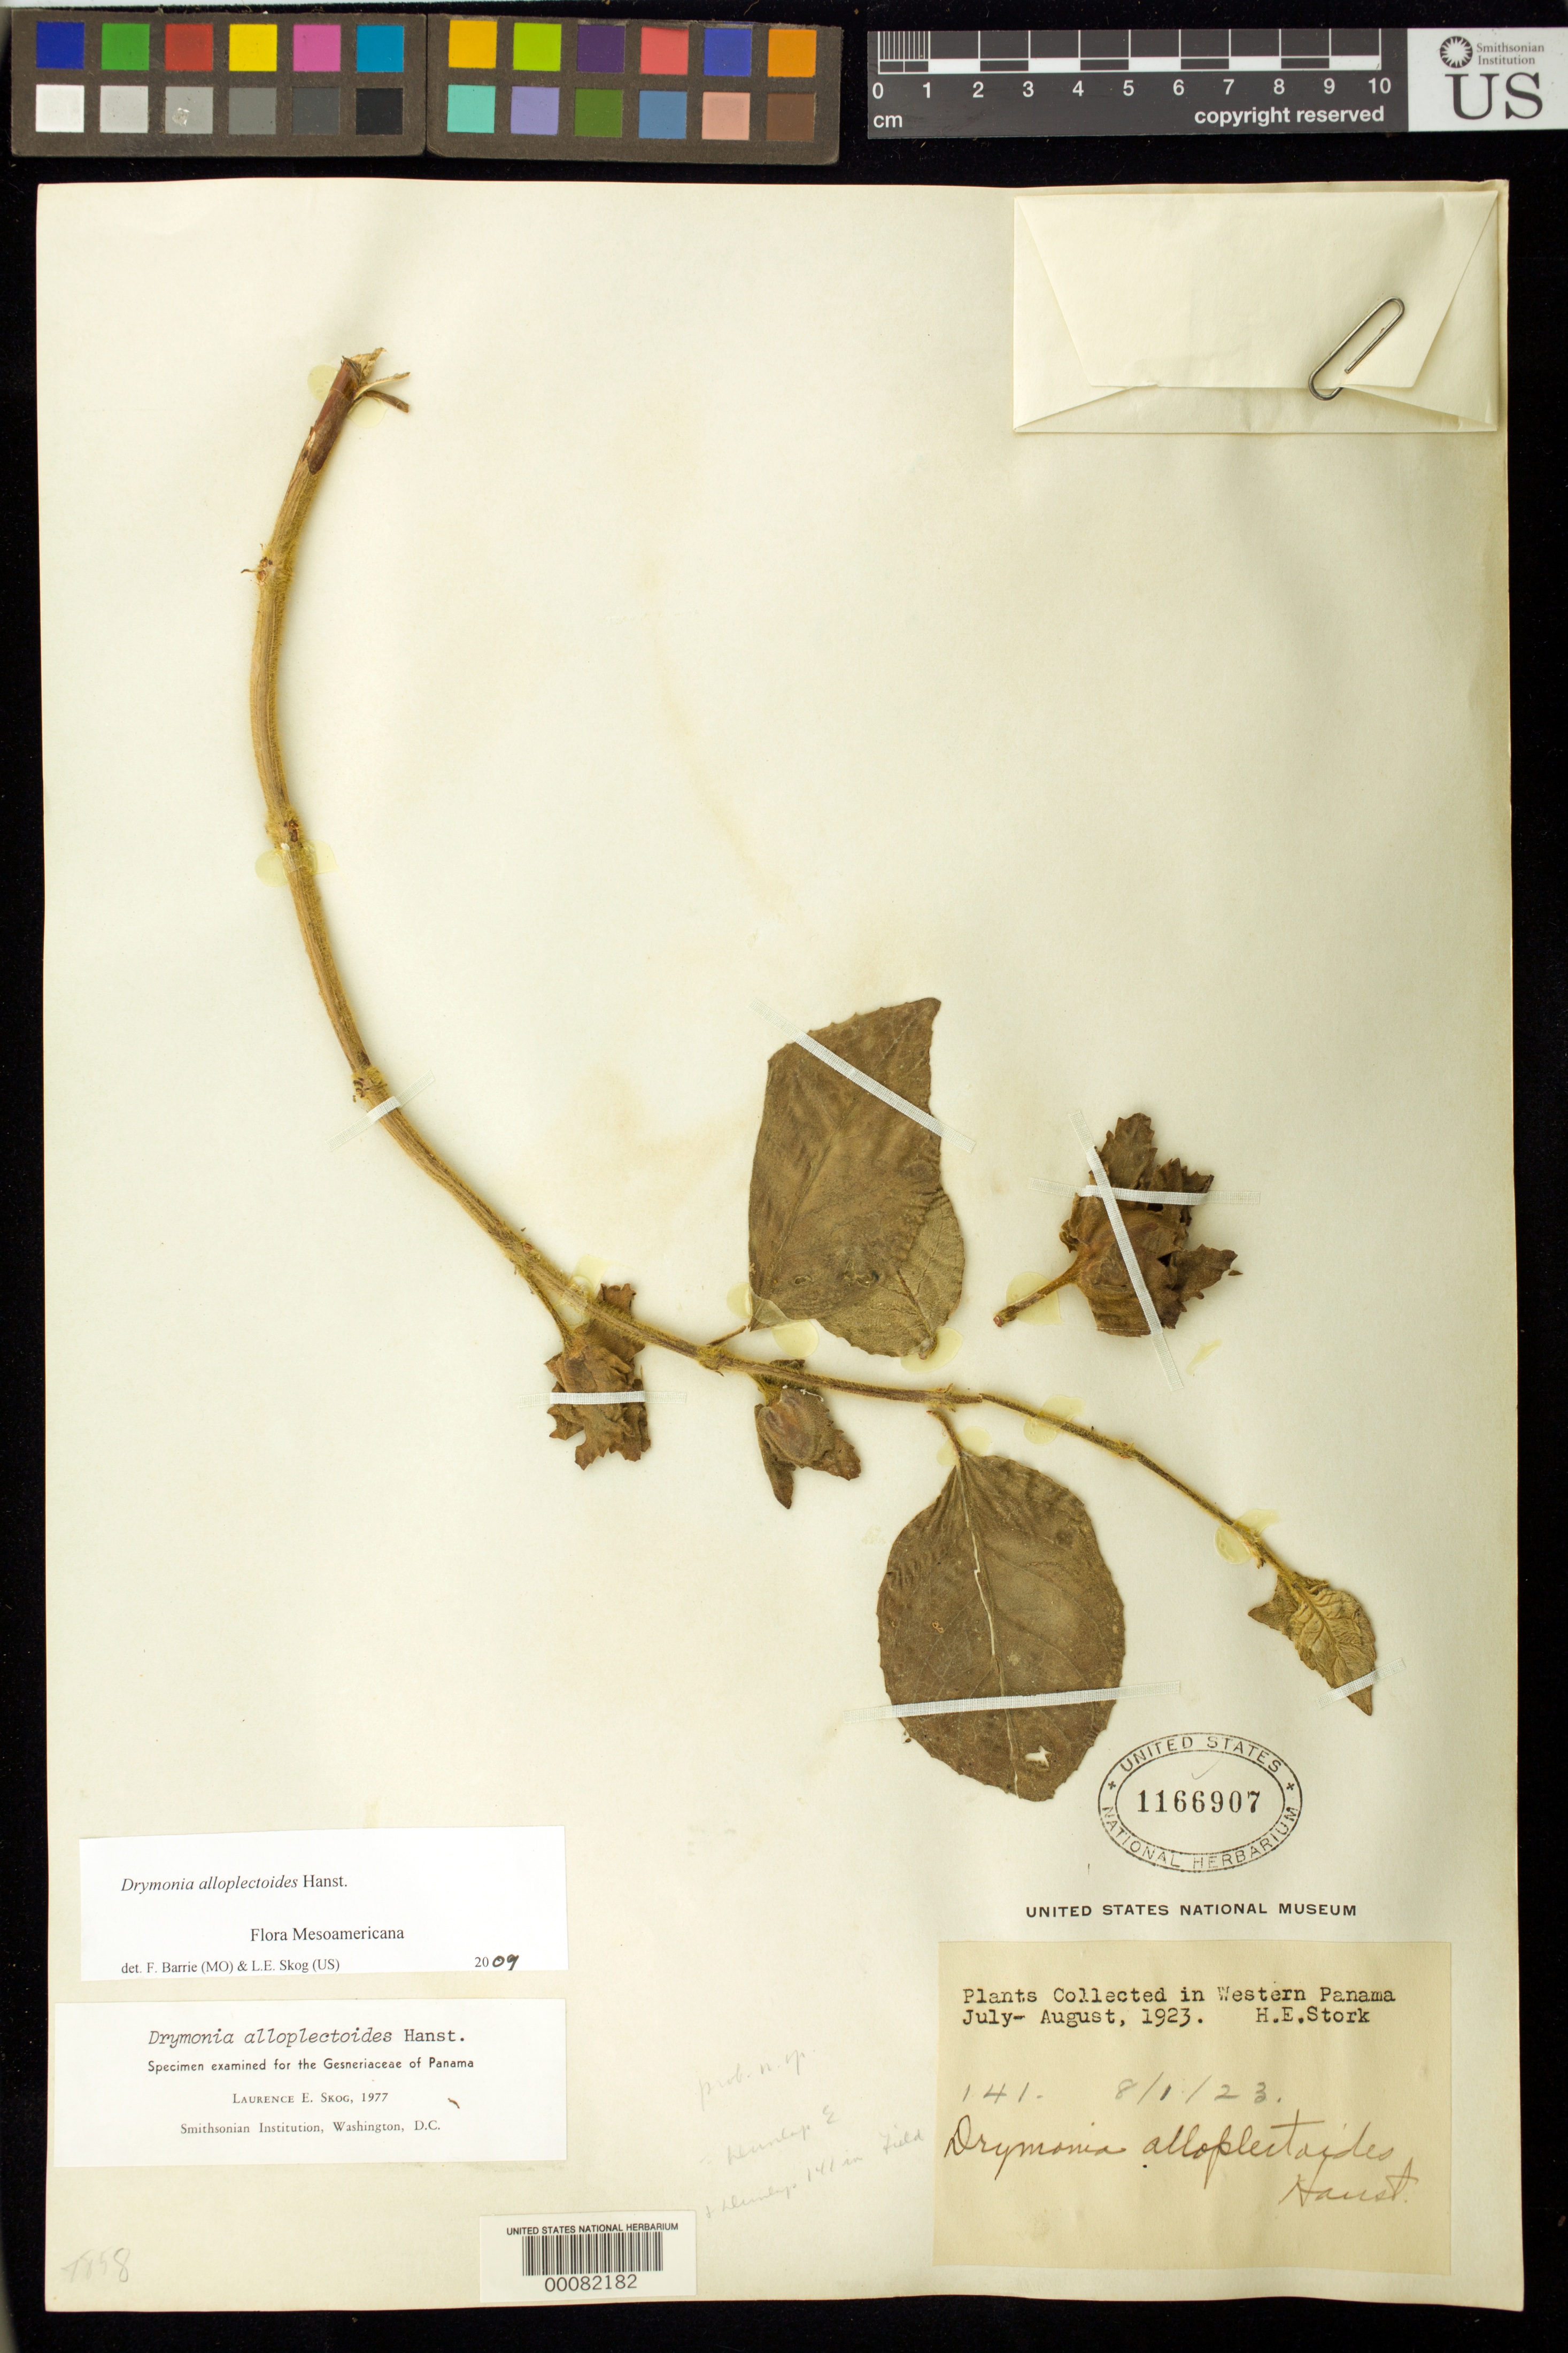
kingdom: Plantae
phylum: Tracheophyta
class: Magnoliopsida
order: Lamiales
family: Gesneriaceae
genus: Drymonia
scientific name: Drymonia alloplectoides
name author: Hanst.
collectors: H. E. Stork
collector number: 141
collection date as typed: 01 Aug 1923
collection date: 1923-08-01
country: Panama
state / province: Bocas del Toro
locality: Western Panama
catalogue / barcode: US 1166907